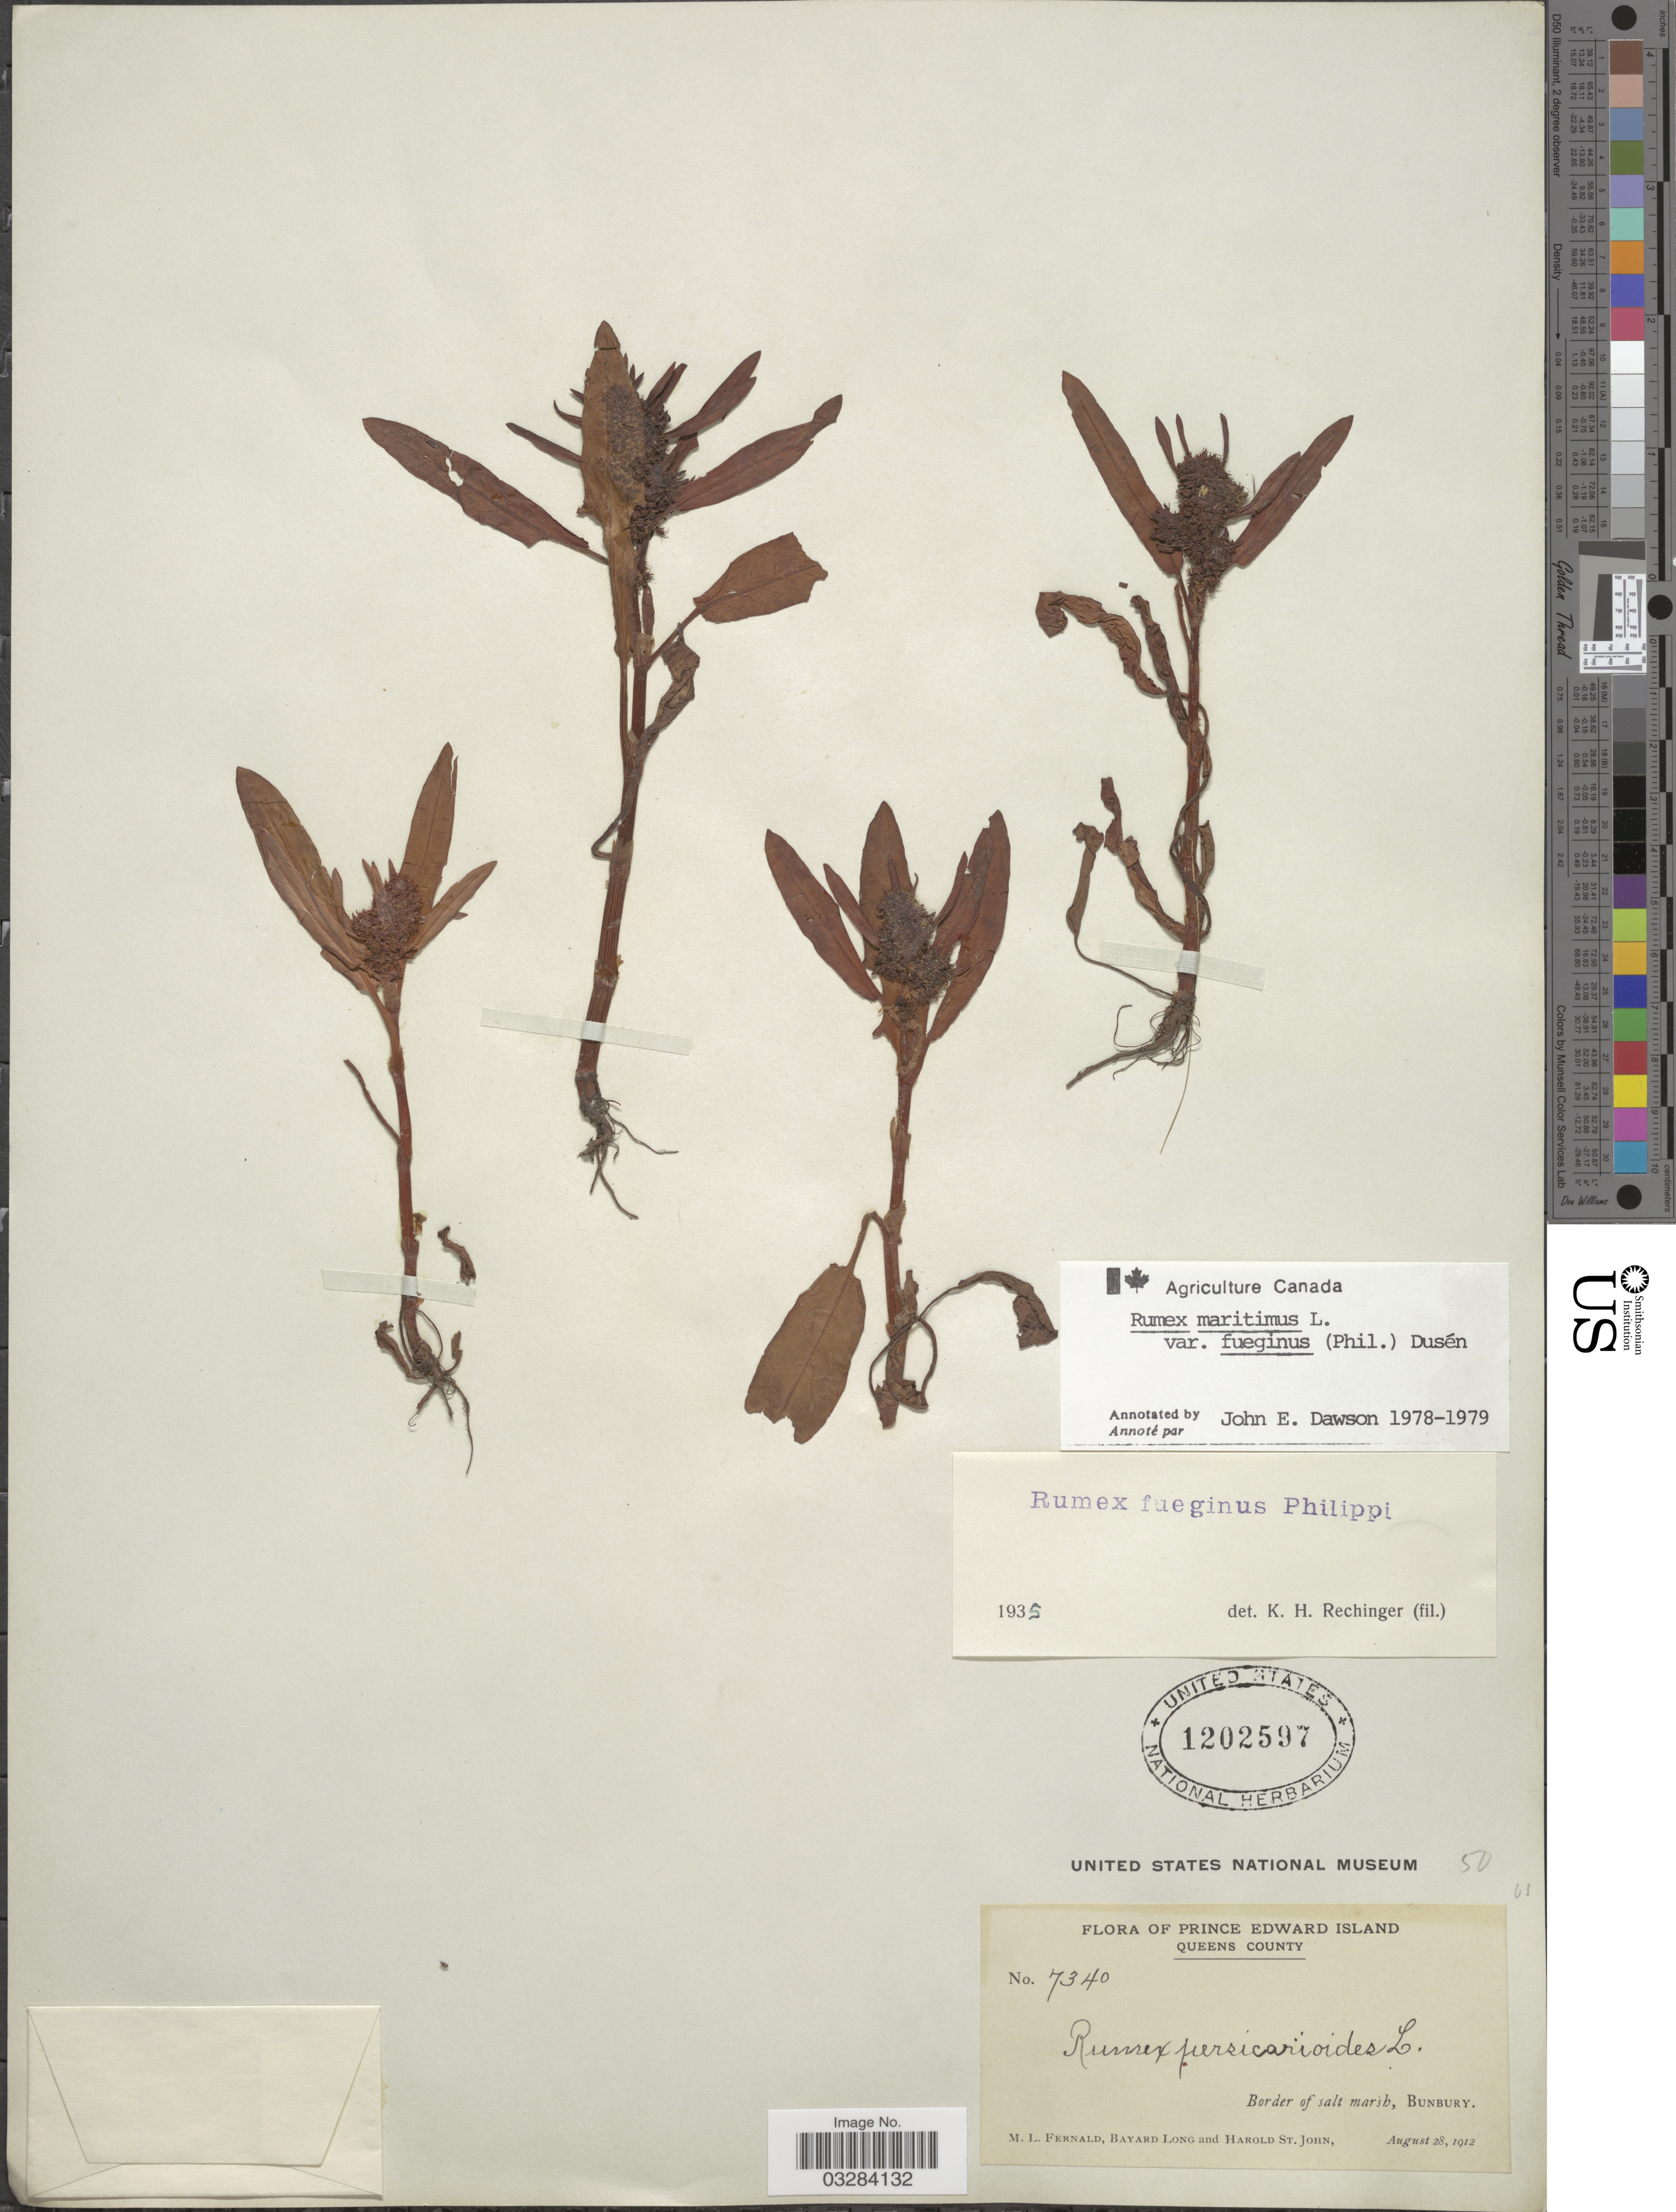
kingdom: Plantae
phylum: Tracheophyta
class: Magnoliopsida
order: Caryophyllales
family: Polygonaceae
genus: Rumex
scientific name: Rumex maritimus var. fueginus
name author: (Phil.) Dusén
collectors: M. L. Fernald, B. Long & H. St. John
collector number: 7340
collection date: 1912-08-28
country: Canada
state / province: Prince Edward Island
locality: Queens County. Bunbury.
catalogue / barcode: US 1202597